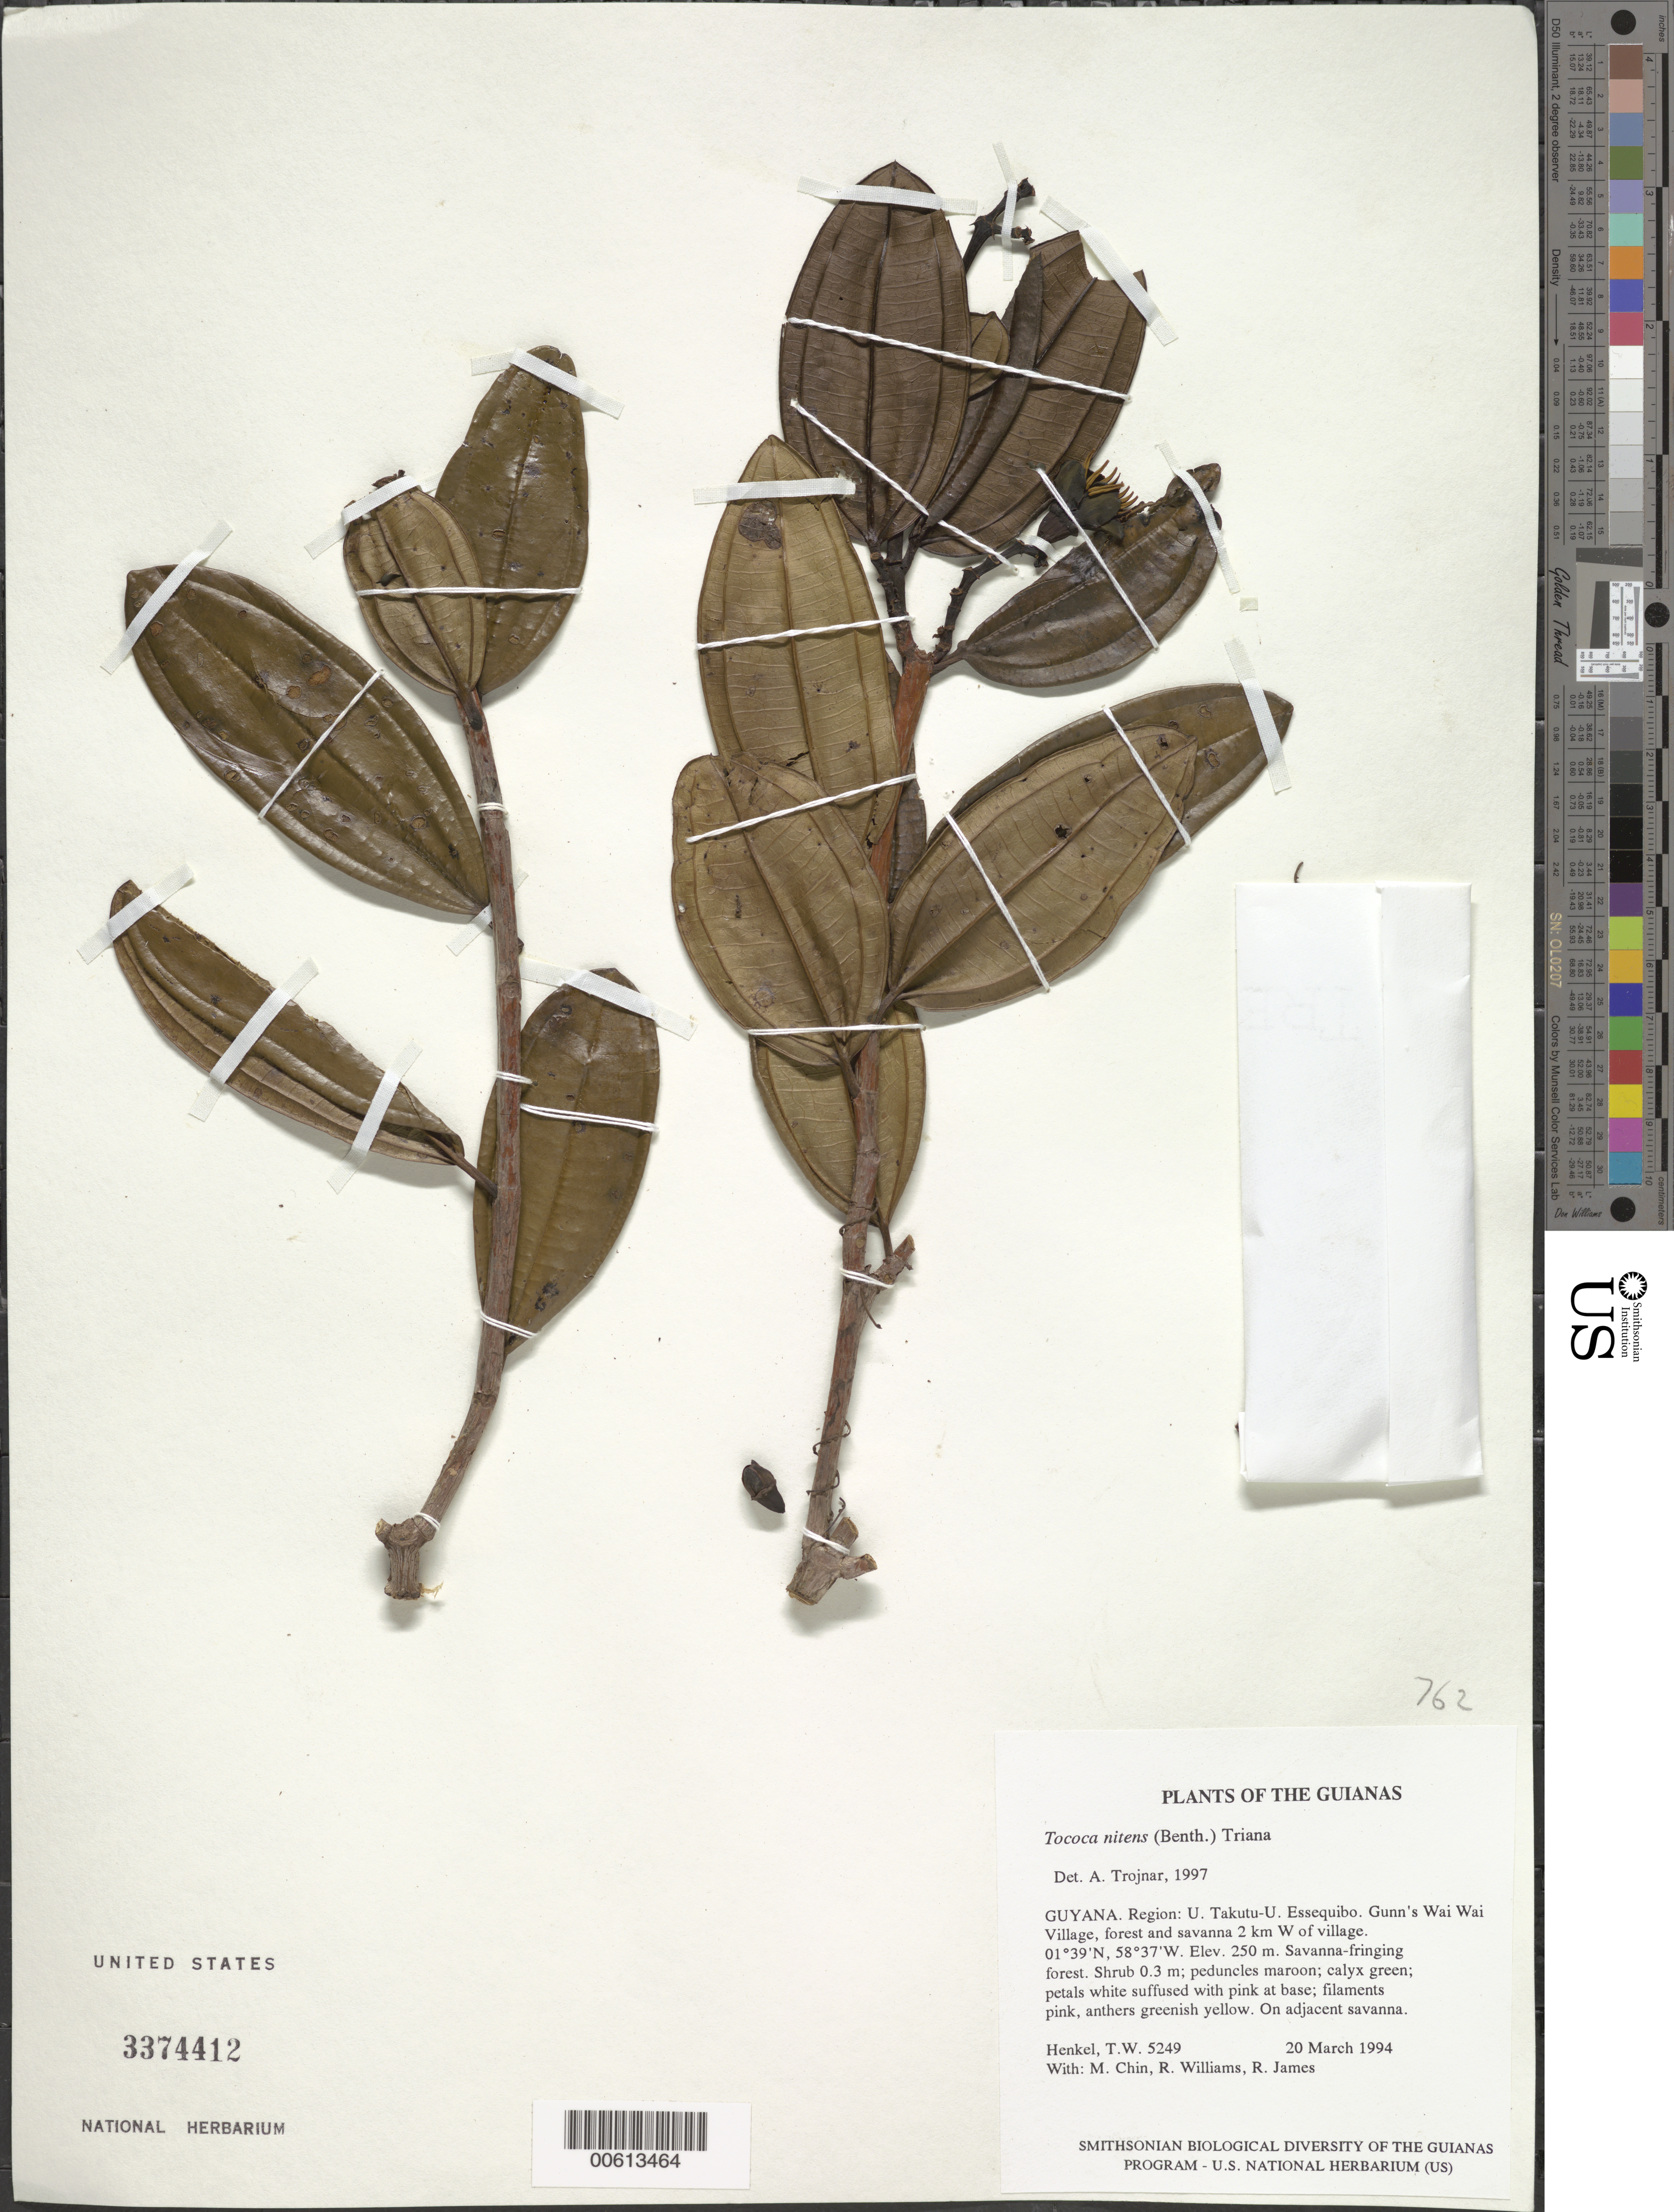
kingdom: Plantae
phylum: Tracheophyta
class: Magnoliopsida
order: Myrtales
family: Melastomataceae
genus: Tococa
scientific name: Tococa nitens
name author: (Benth.) Triana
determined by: Trojnar, A.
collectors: T. Henkel, M. Chin, R. Williams & R. James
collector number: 5249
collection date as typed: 20 March 1994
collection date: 1994-03-20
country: Guyana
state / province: U. Takutu-U. Essequibo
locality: Gunn's Wai Wai Village, forest and savanna 2 km W of village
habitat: Savanna-fringing forest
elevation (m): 250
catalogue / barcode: US 3374412